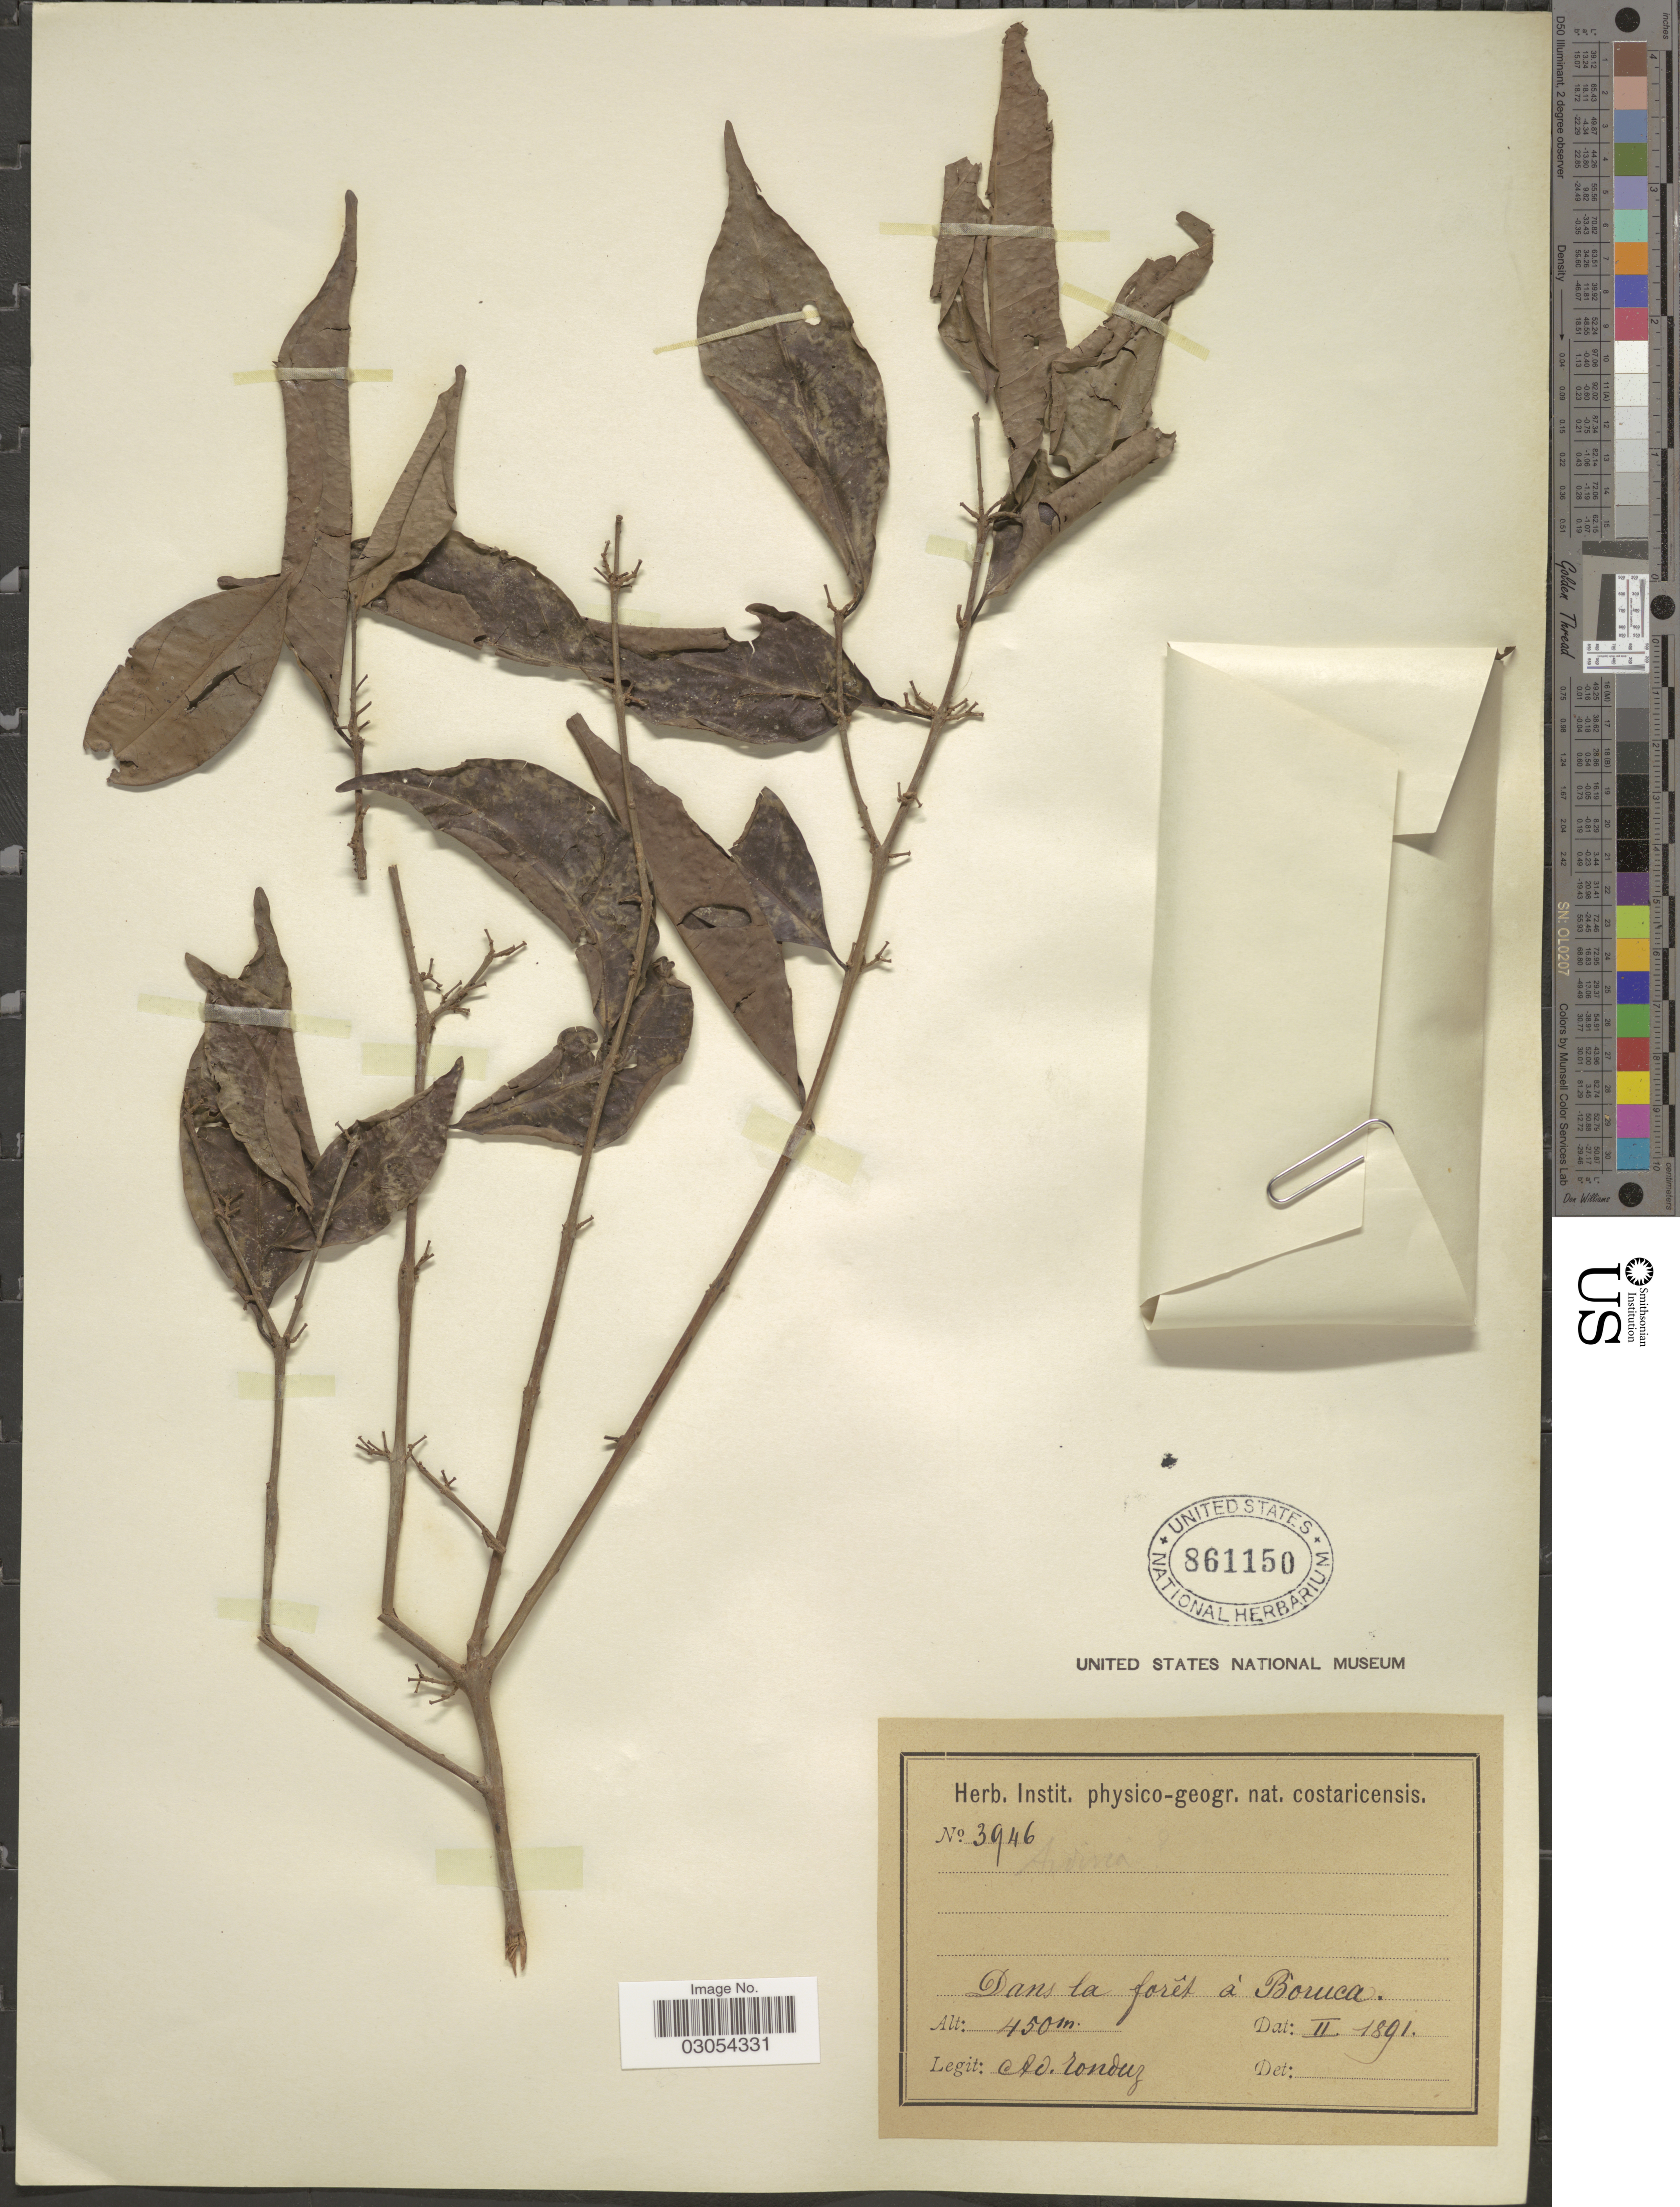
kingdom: Plantae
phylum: Tracheophyta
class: Magnoliopsida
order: Myrtales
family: Myrtaceae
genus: Eugenia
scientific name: Eugenia sp.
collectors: A. Tonduz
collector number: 3946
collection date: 1891-02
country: Costa Rica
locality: Dans la forêt á Boruca.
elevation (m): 450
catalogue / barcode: US 861150